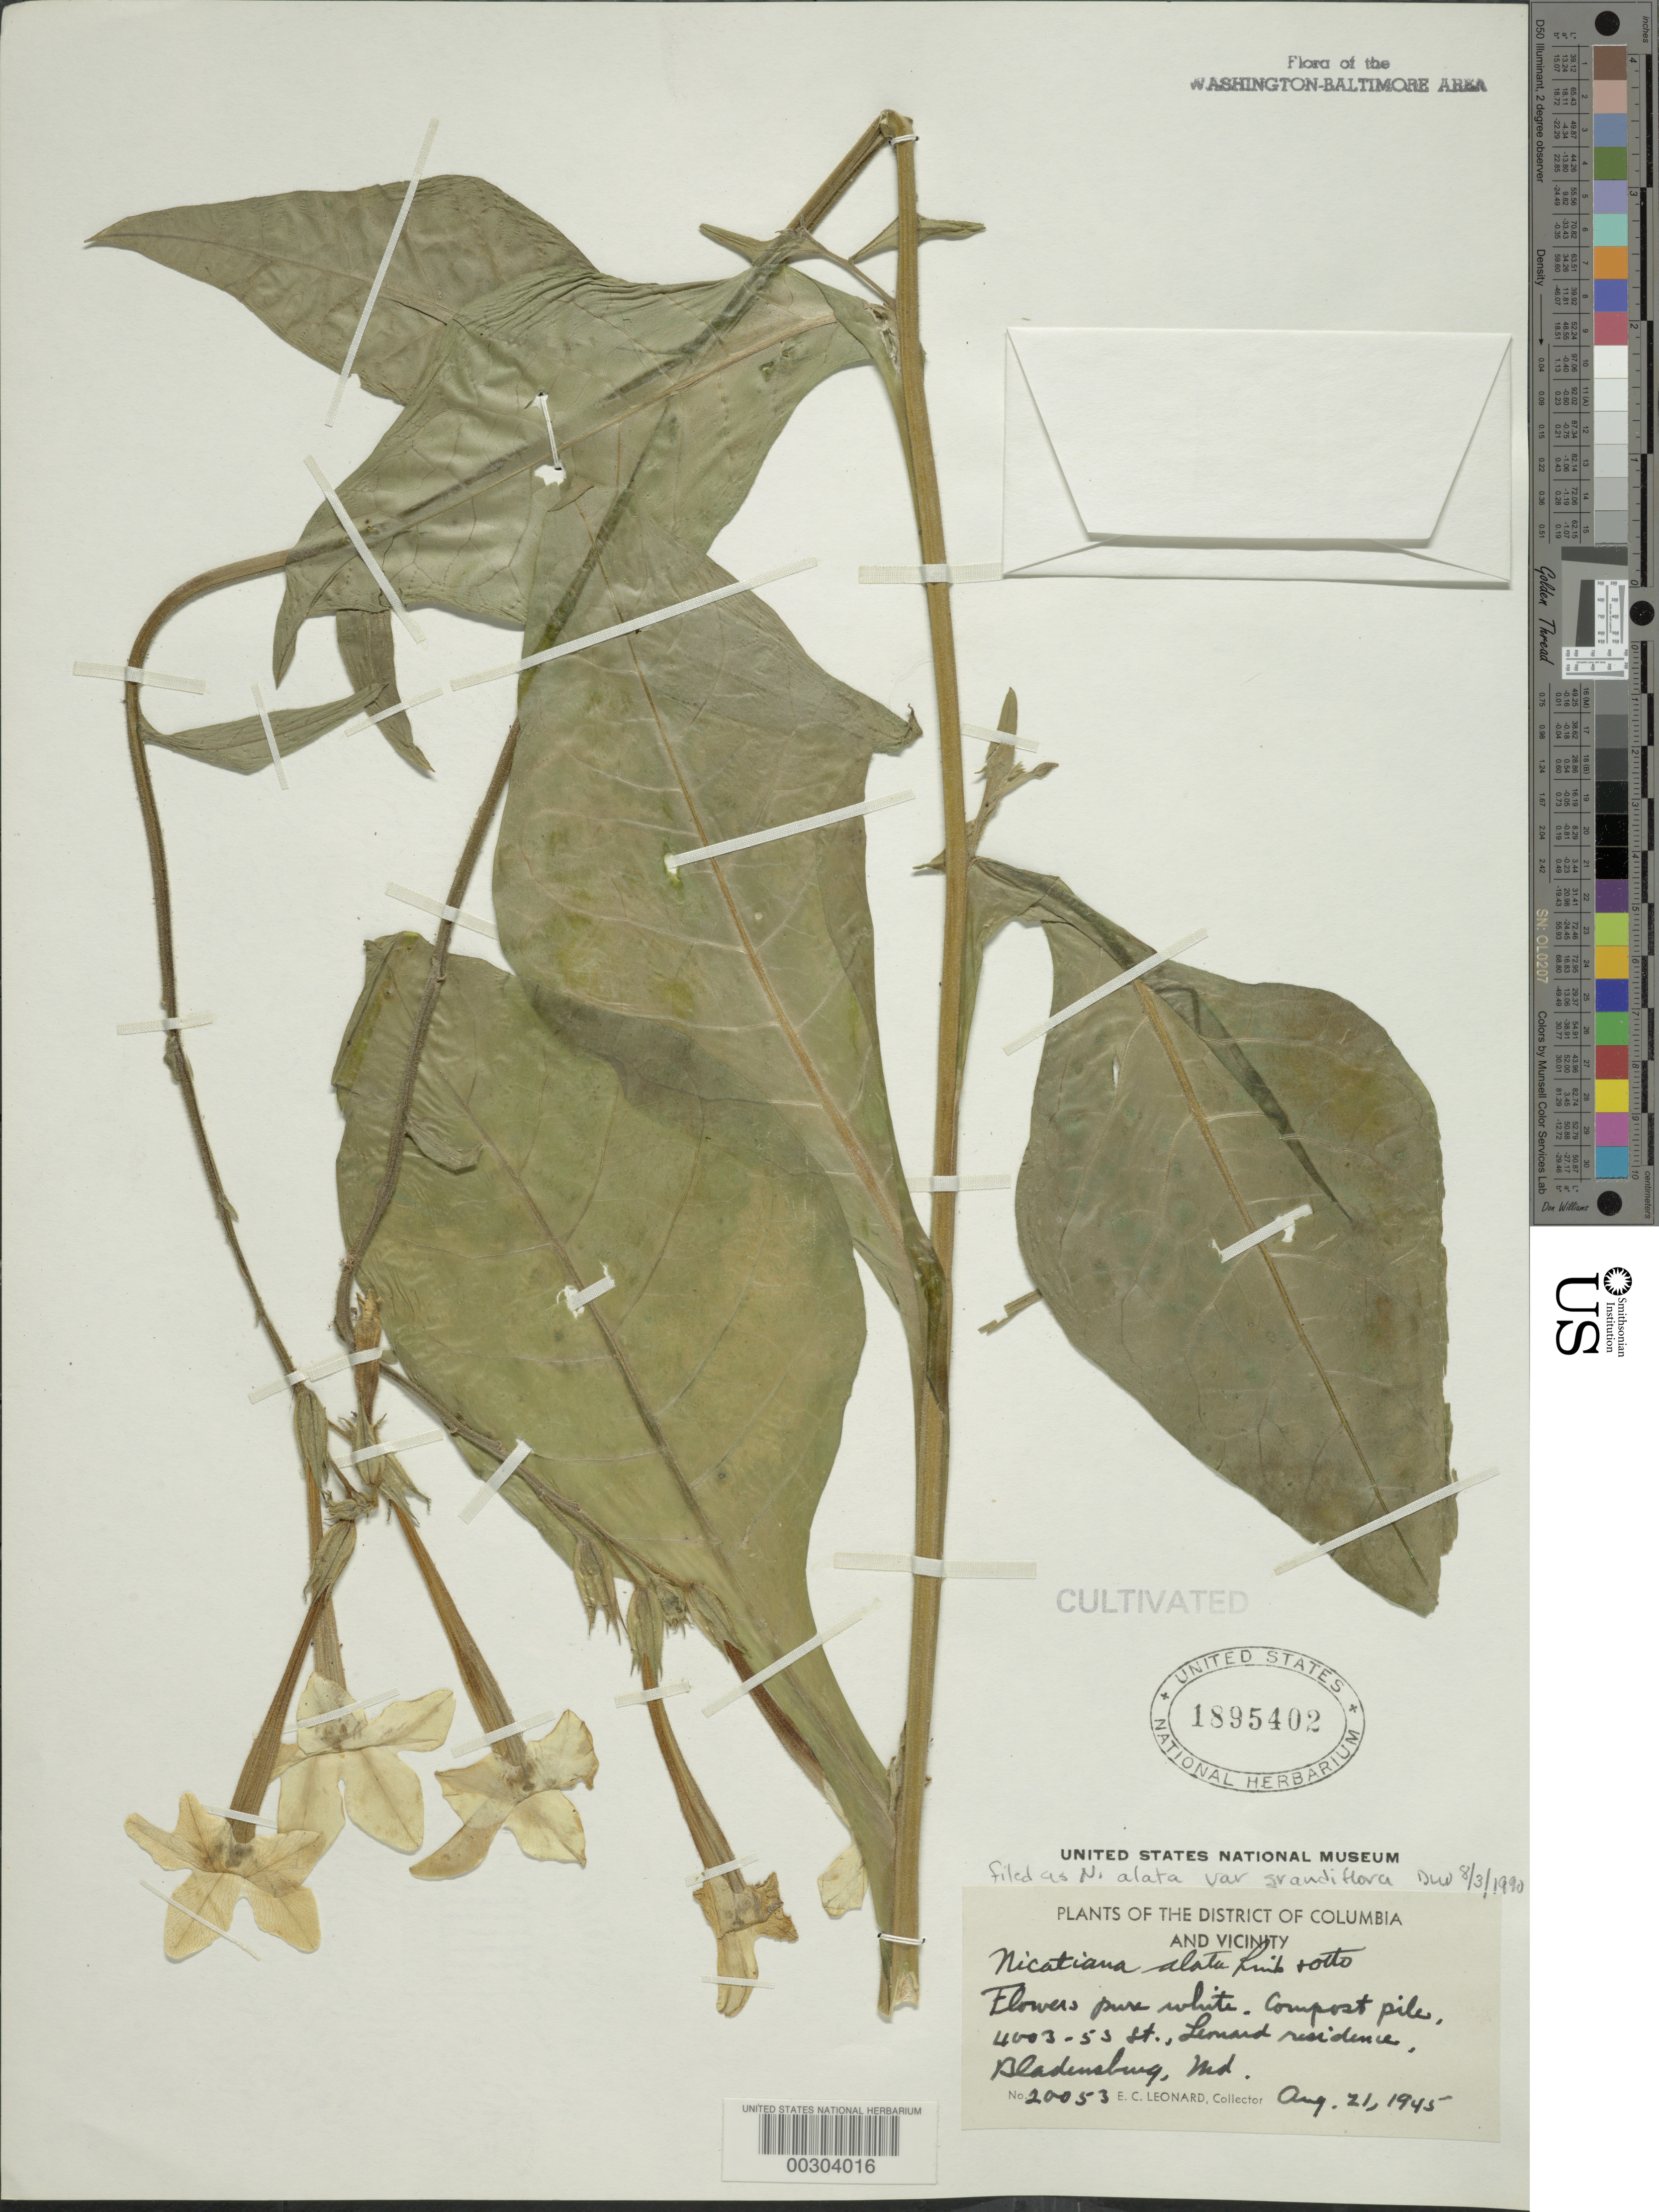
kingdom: Plantae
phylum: Tracheophyta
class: Magnoliopsida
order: Solanales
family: Solanaceae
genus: Nicotiana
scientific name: Nicotiana alata 'Grandiflora'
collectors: E. C. Leonard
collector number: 20053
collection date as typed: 21 Aug 1945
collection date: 1945-08-21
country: United States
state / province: Maryland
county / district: Prince George's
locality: Bladensburg, 4003 53 St, Leonard Residence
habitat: Compost pile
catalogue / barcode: US 1895402